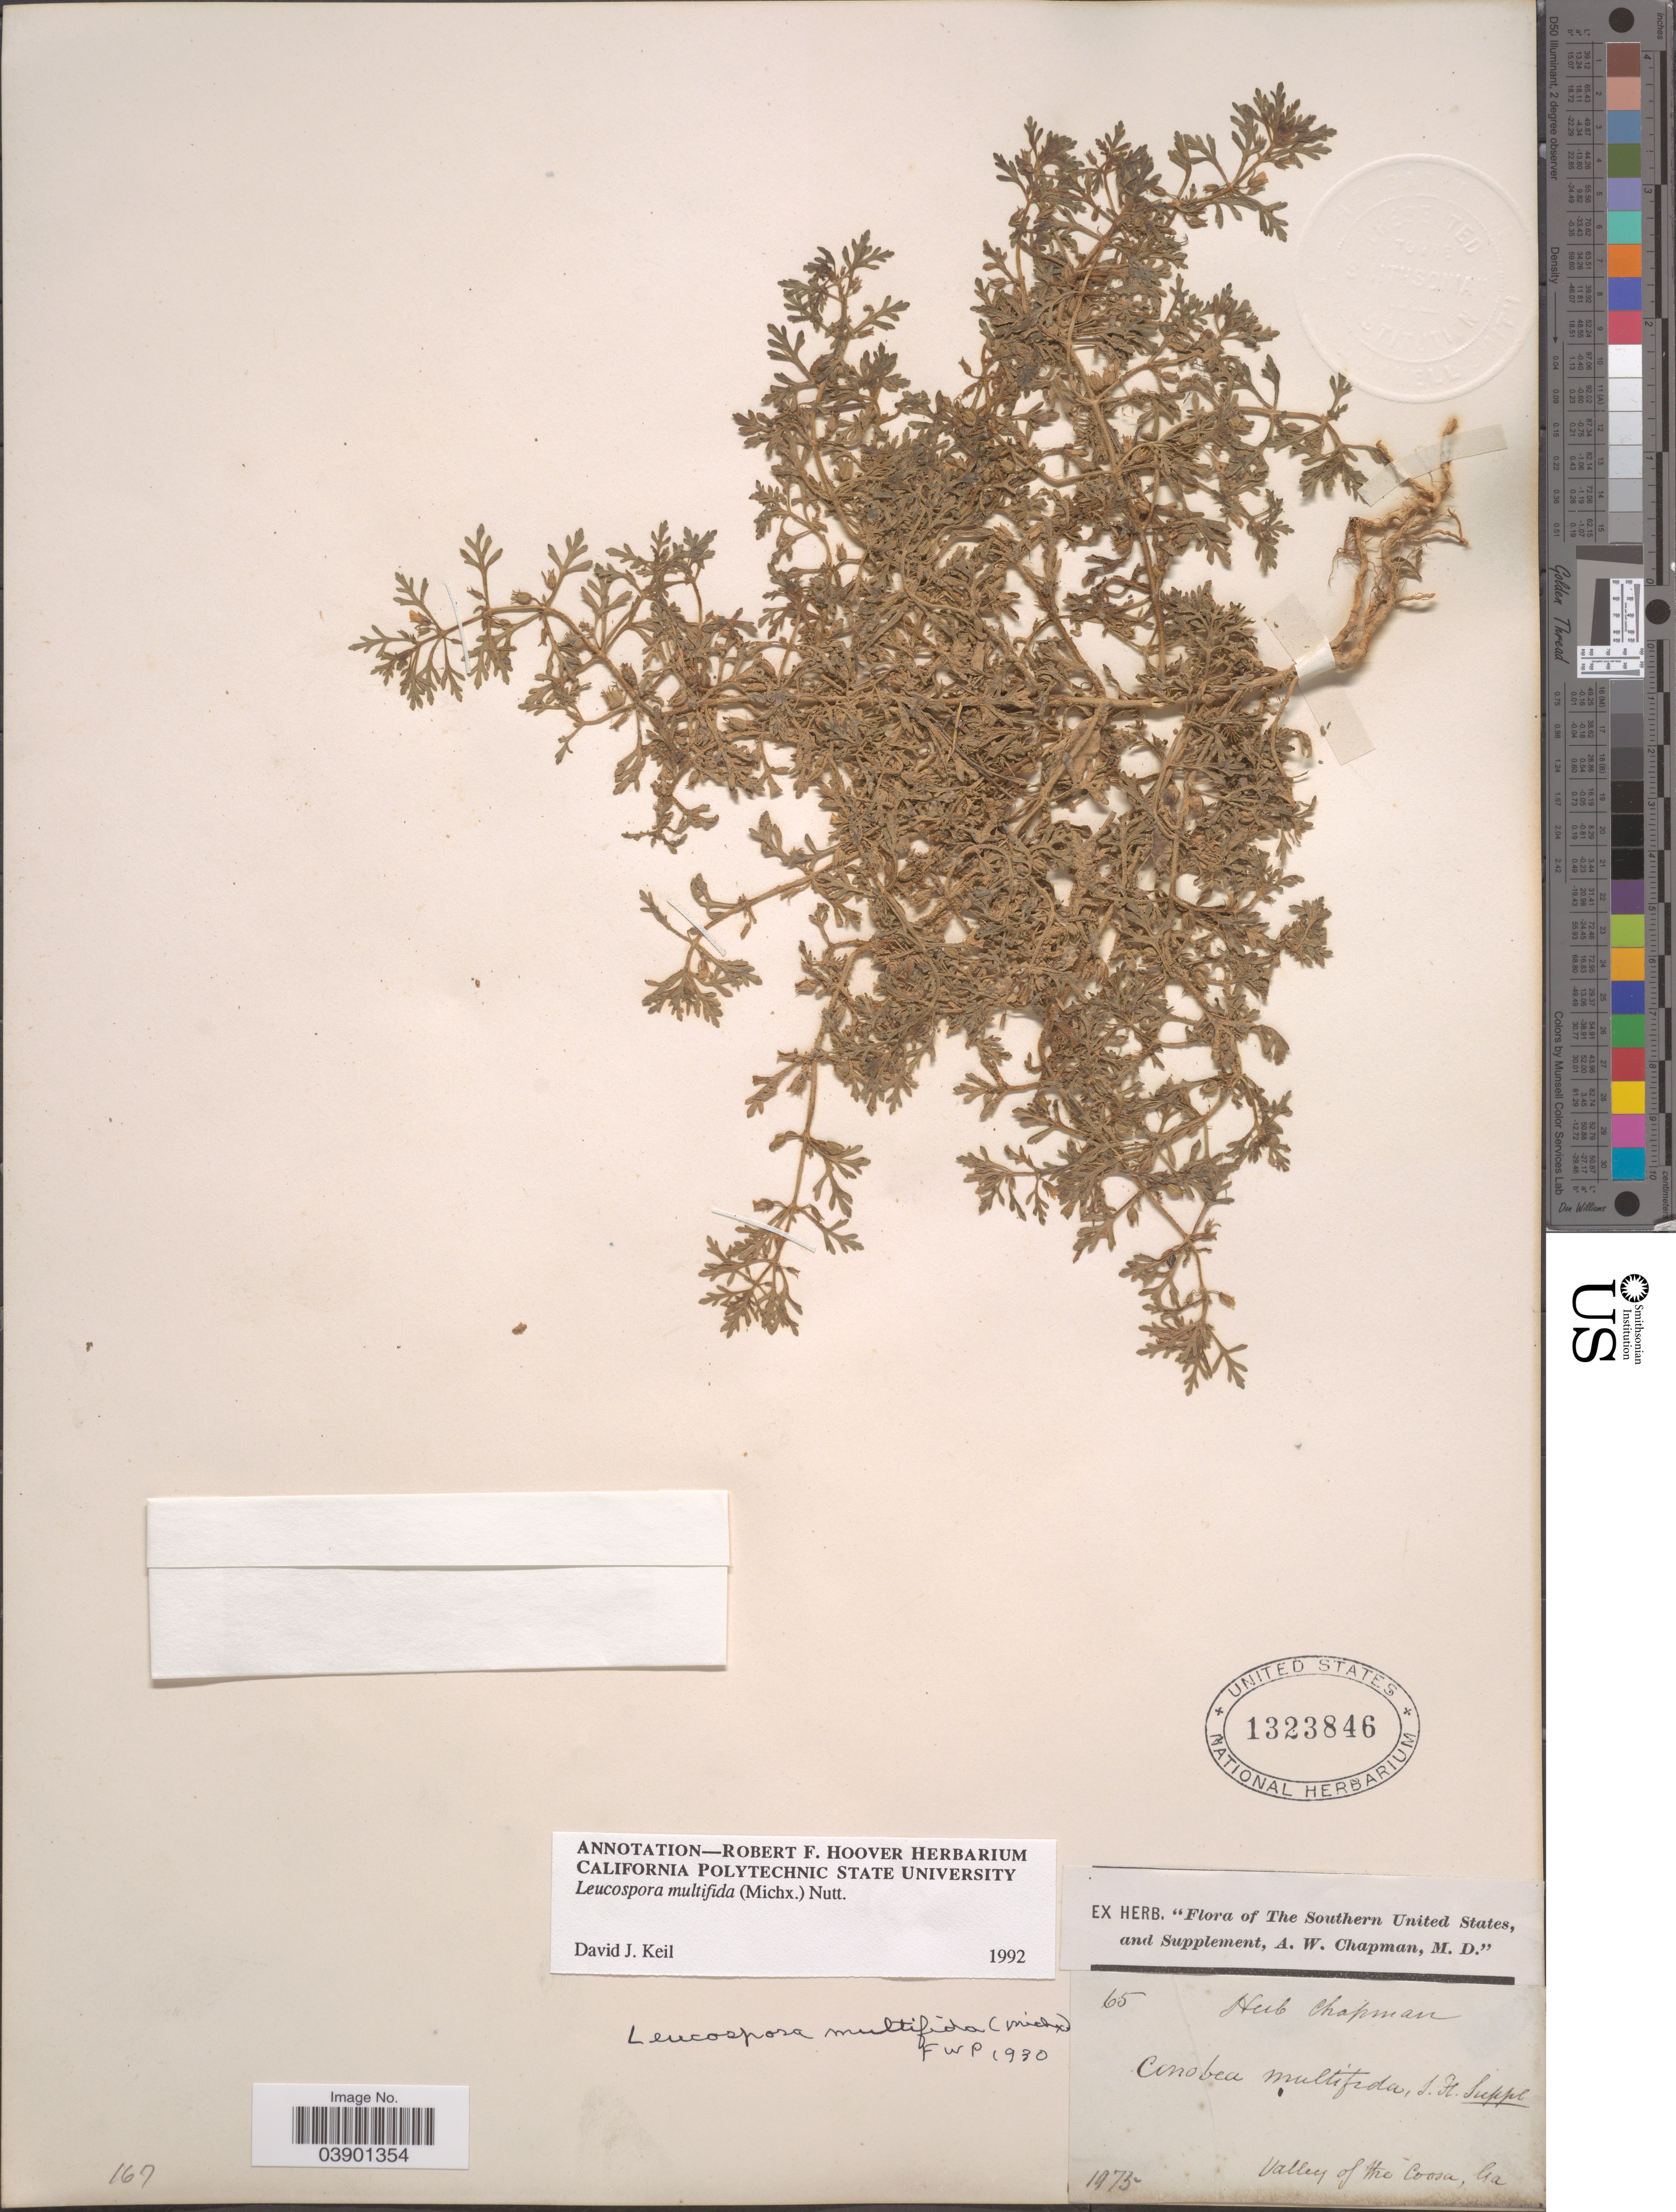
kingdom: Plantae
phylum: Tracheophyta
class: Magnoliopsida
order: Lamiales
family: Plantaginaceae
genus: Leucospora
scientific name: Leucospora multifida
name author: (Michx.) Nutt.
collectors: A. W. Chapman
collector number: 65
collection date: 1975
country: United States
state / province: Georgia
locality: The Southern United States. Valley of the Coosa.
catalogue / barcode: US 1323846